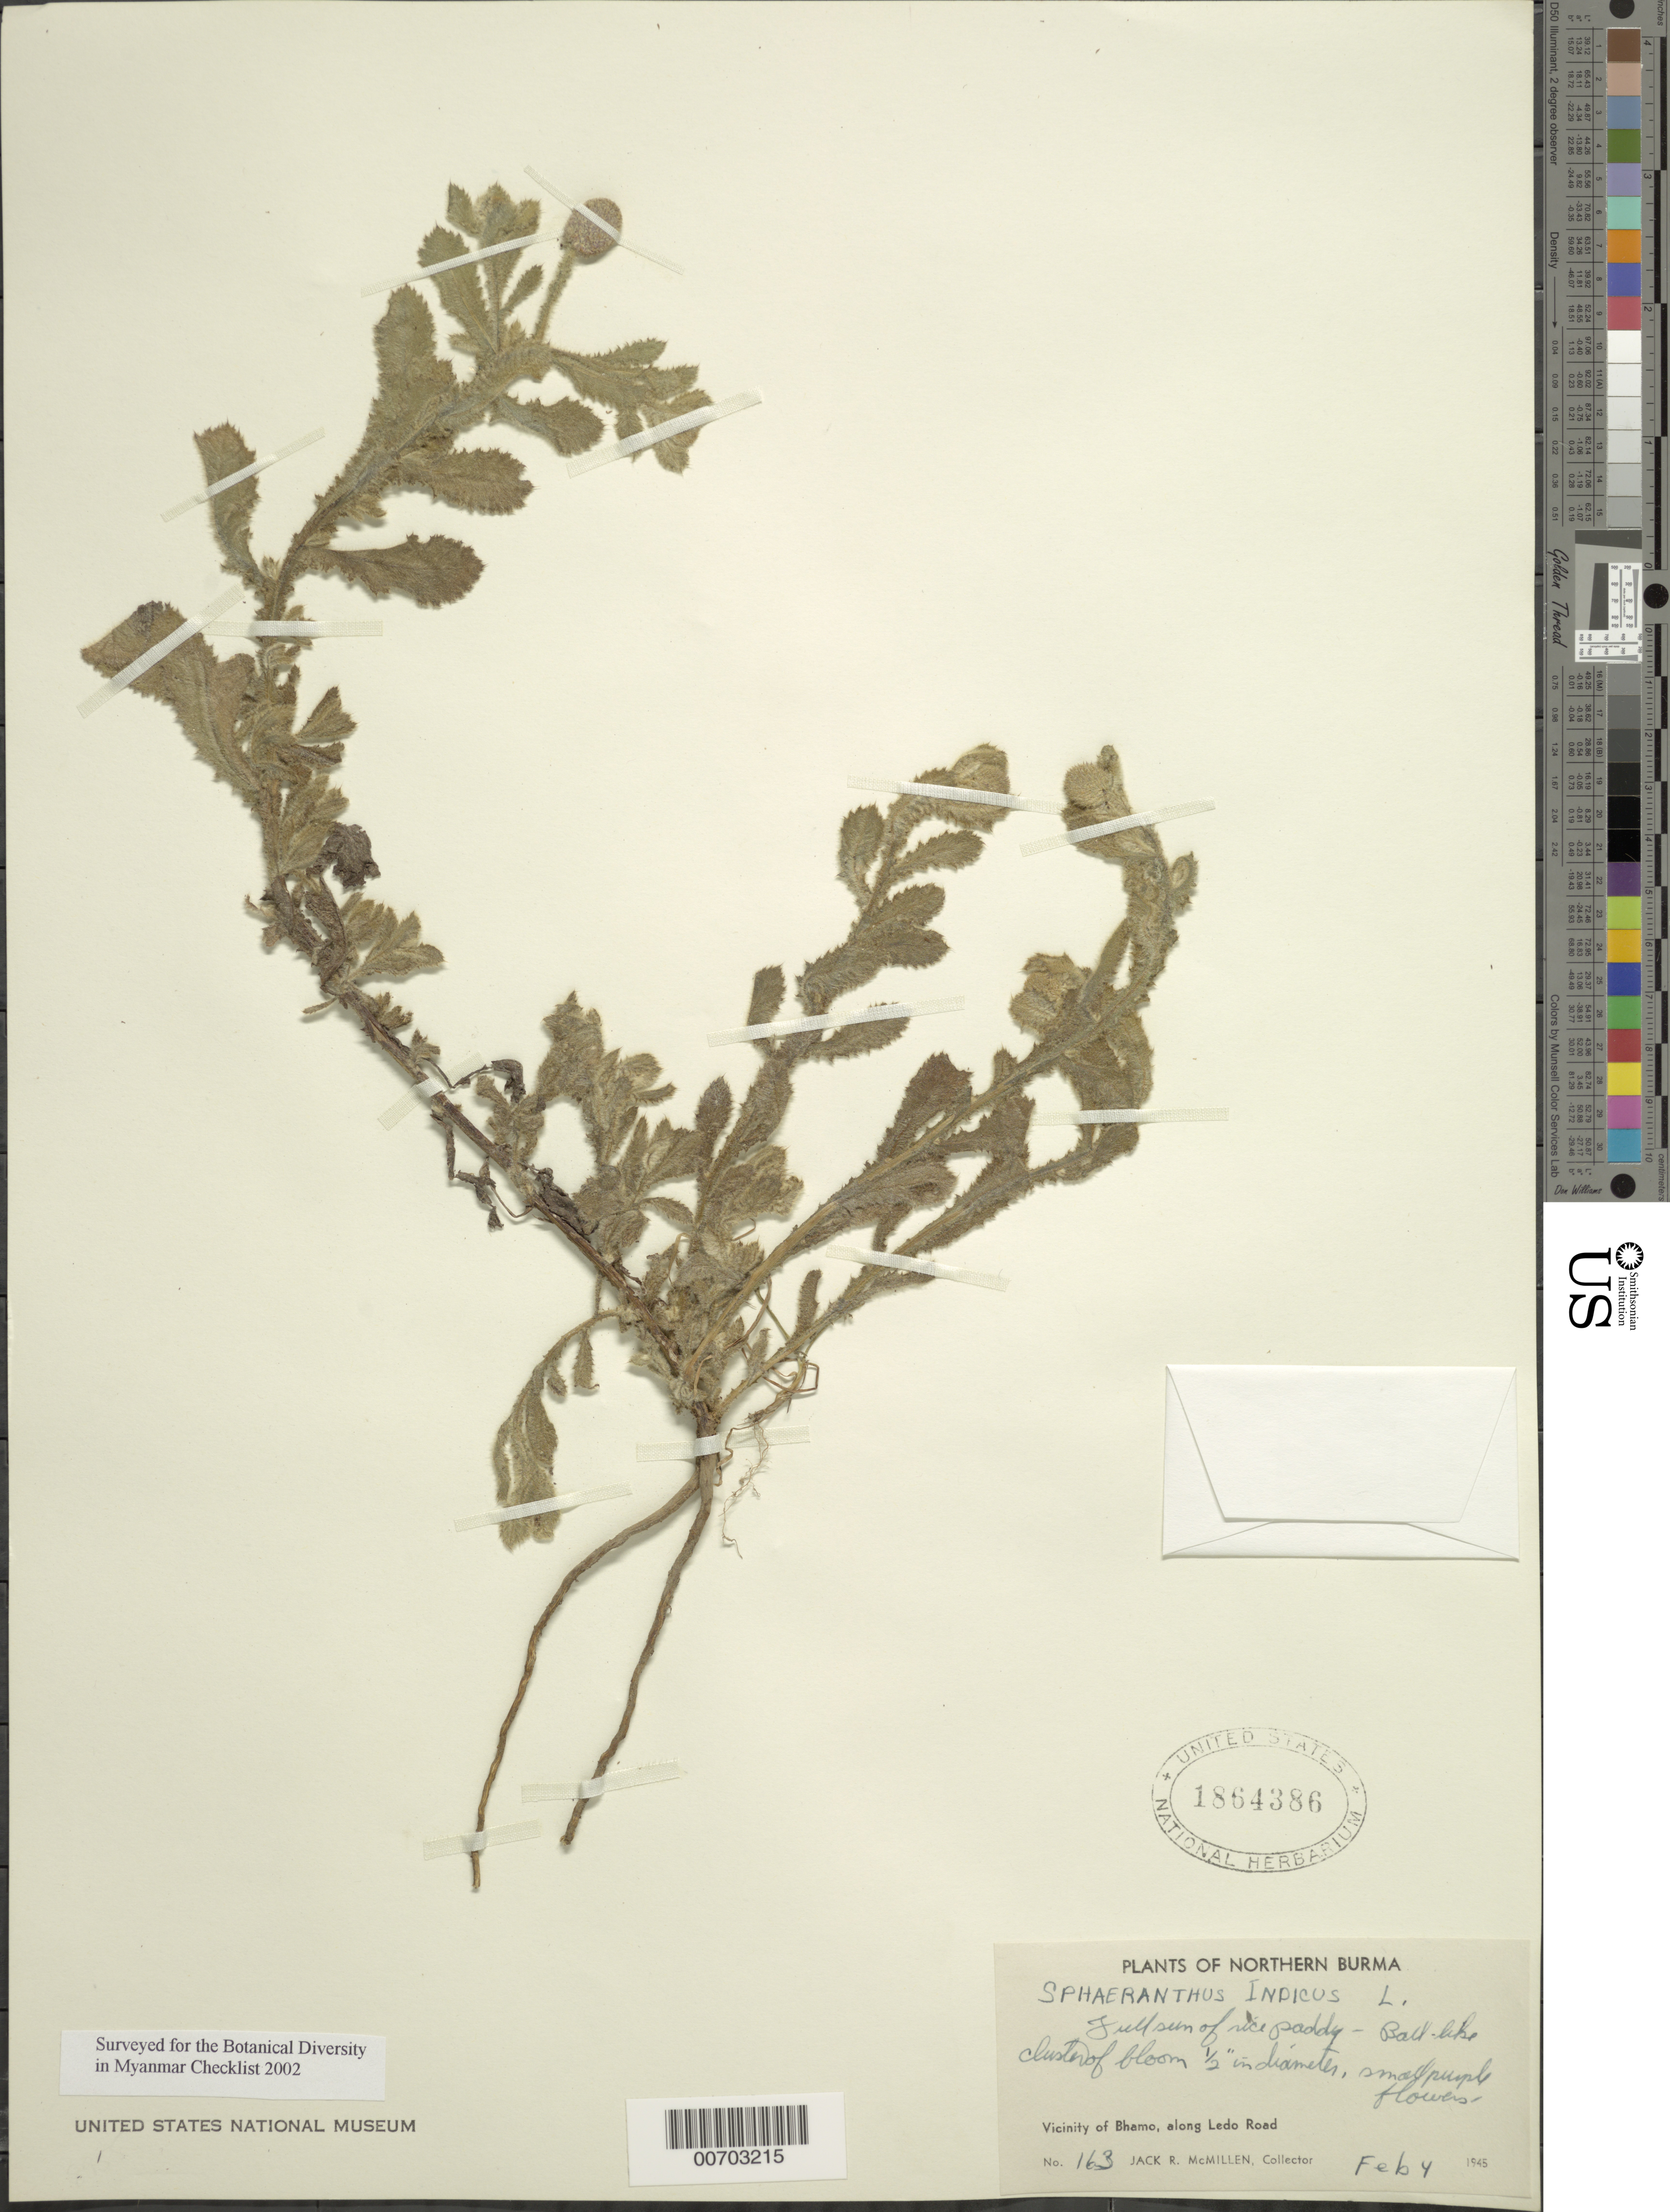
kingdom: Plantae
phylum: Tracheophyta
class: Magnoliopsida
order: Asterales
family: Asteraceae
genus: Sphaeranthus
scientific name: Sphaeranthus indicus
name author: L.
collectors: J. McMillen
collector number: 163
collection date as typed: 04 Feb 1945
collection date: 1945-02-04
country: Myanmar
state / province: Kachin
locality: Bhamo, along Ledo Road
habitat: Full sun, rice paddy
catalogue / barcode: US 1864386